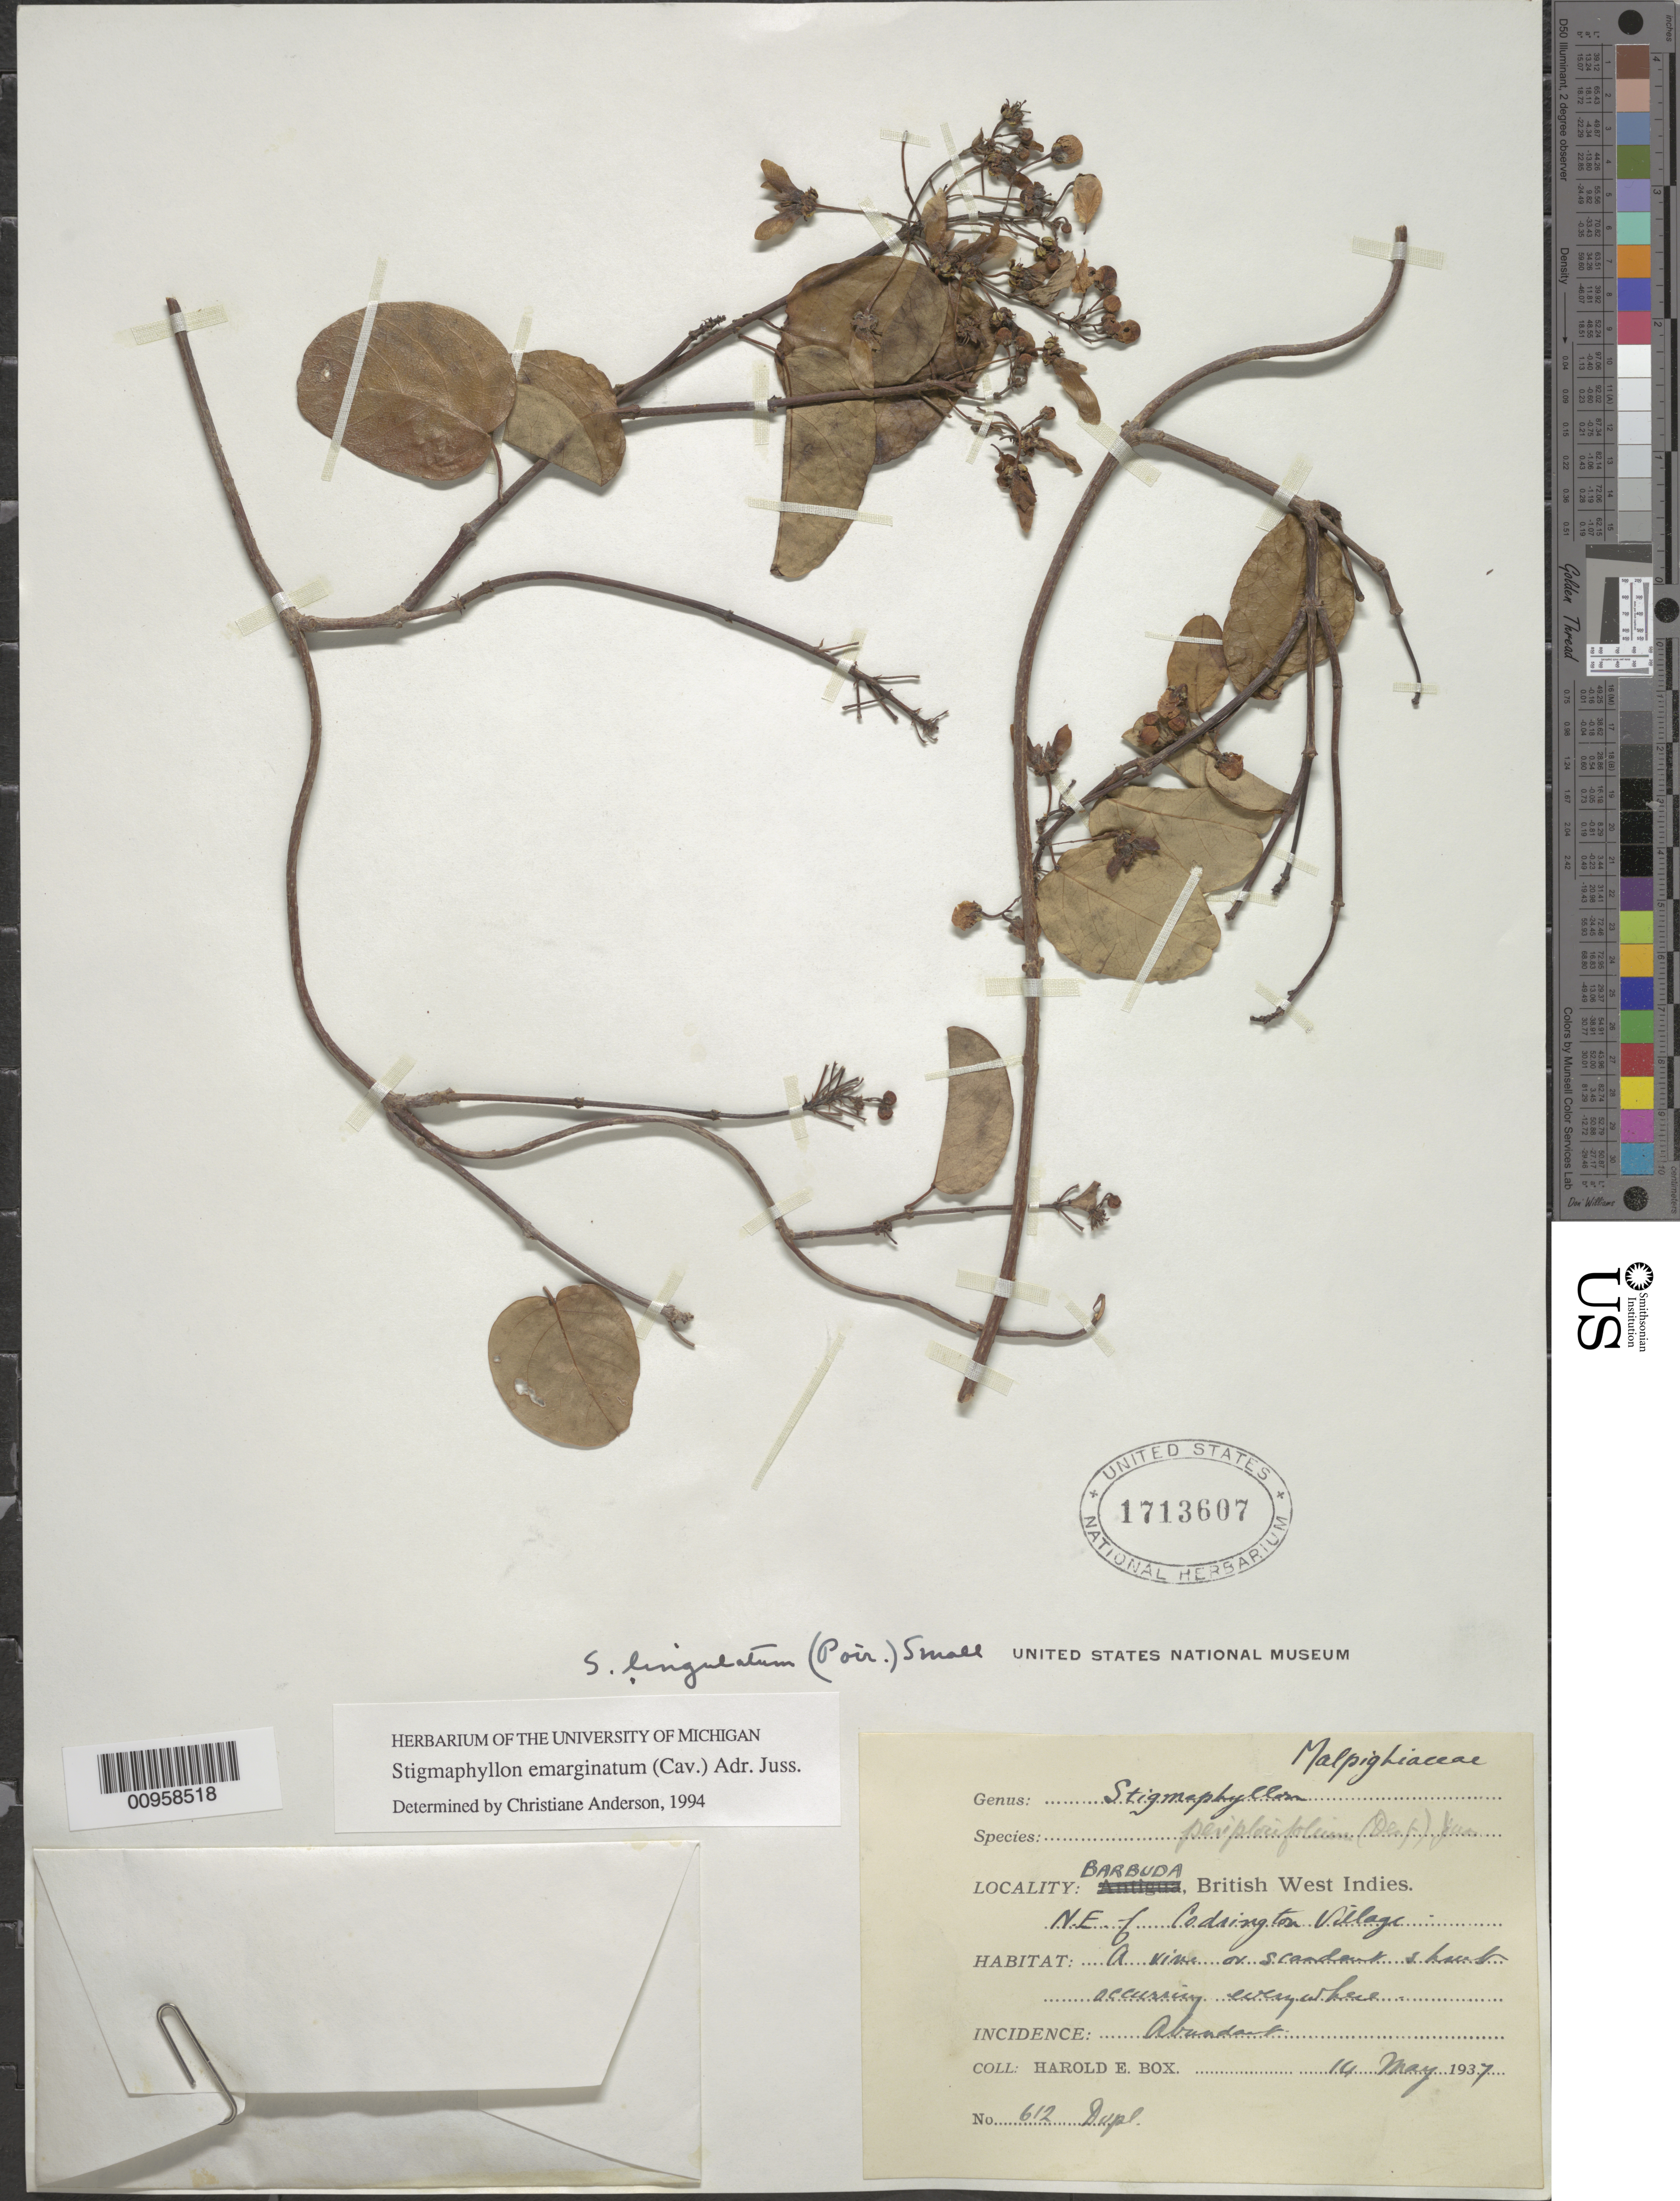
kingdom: Plantae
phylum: Tracheophyta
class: Magnoliopsida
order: Malpighiales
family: Malpighiaceae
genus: Stigmaphyllon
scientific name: Stigmaphyllon emarginatum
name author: (Cav.) A. Juss.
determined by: Anderson, C.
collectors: H. E. Box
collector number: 612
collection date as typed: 14 May 1937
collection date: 1937-05-14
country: Antigua and Barbuda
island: Barbuda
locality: NE of Codrington Village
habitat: Occuring everywhere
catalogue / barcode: US 1713607